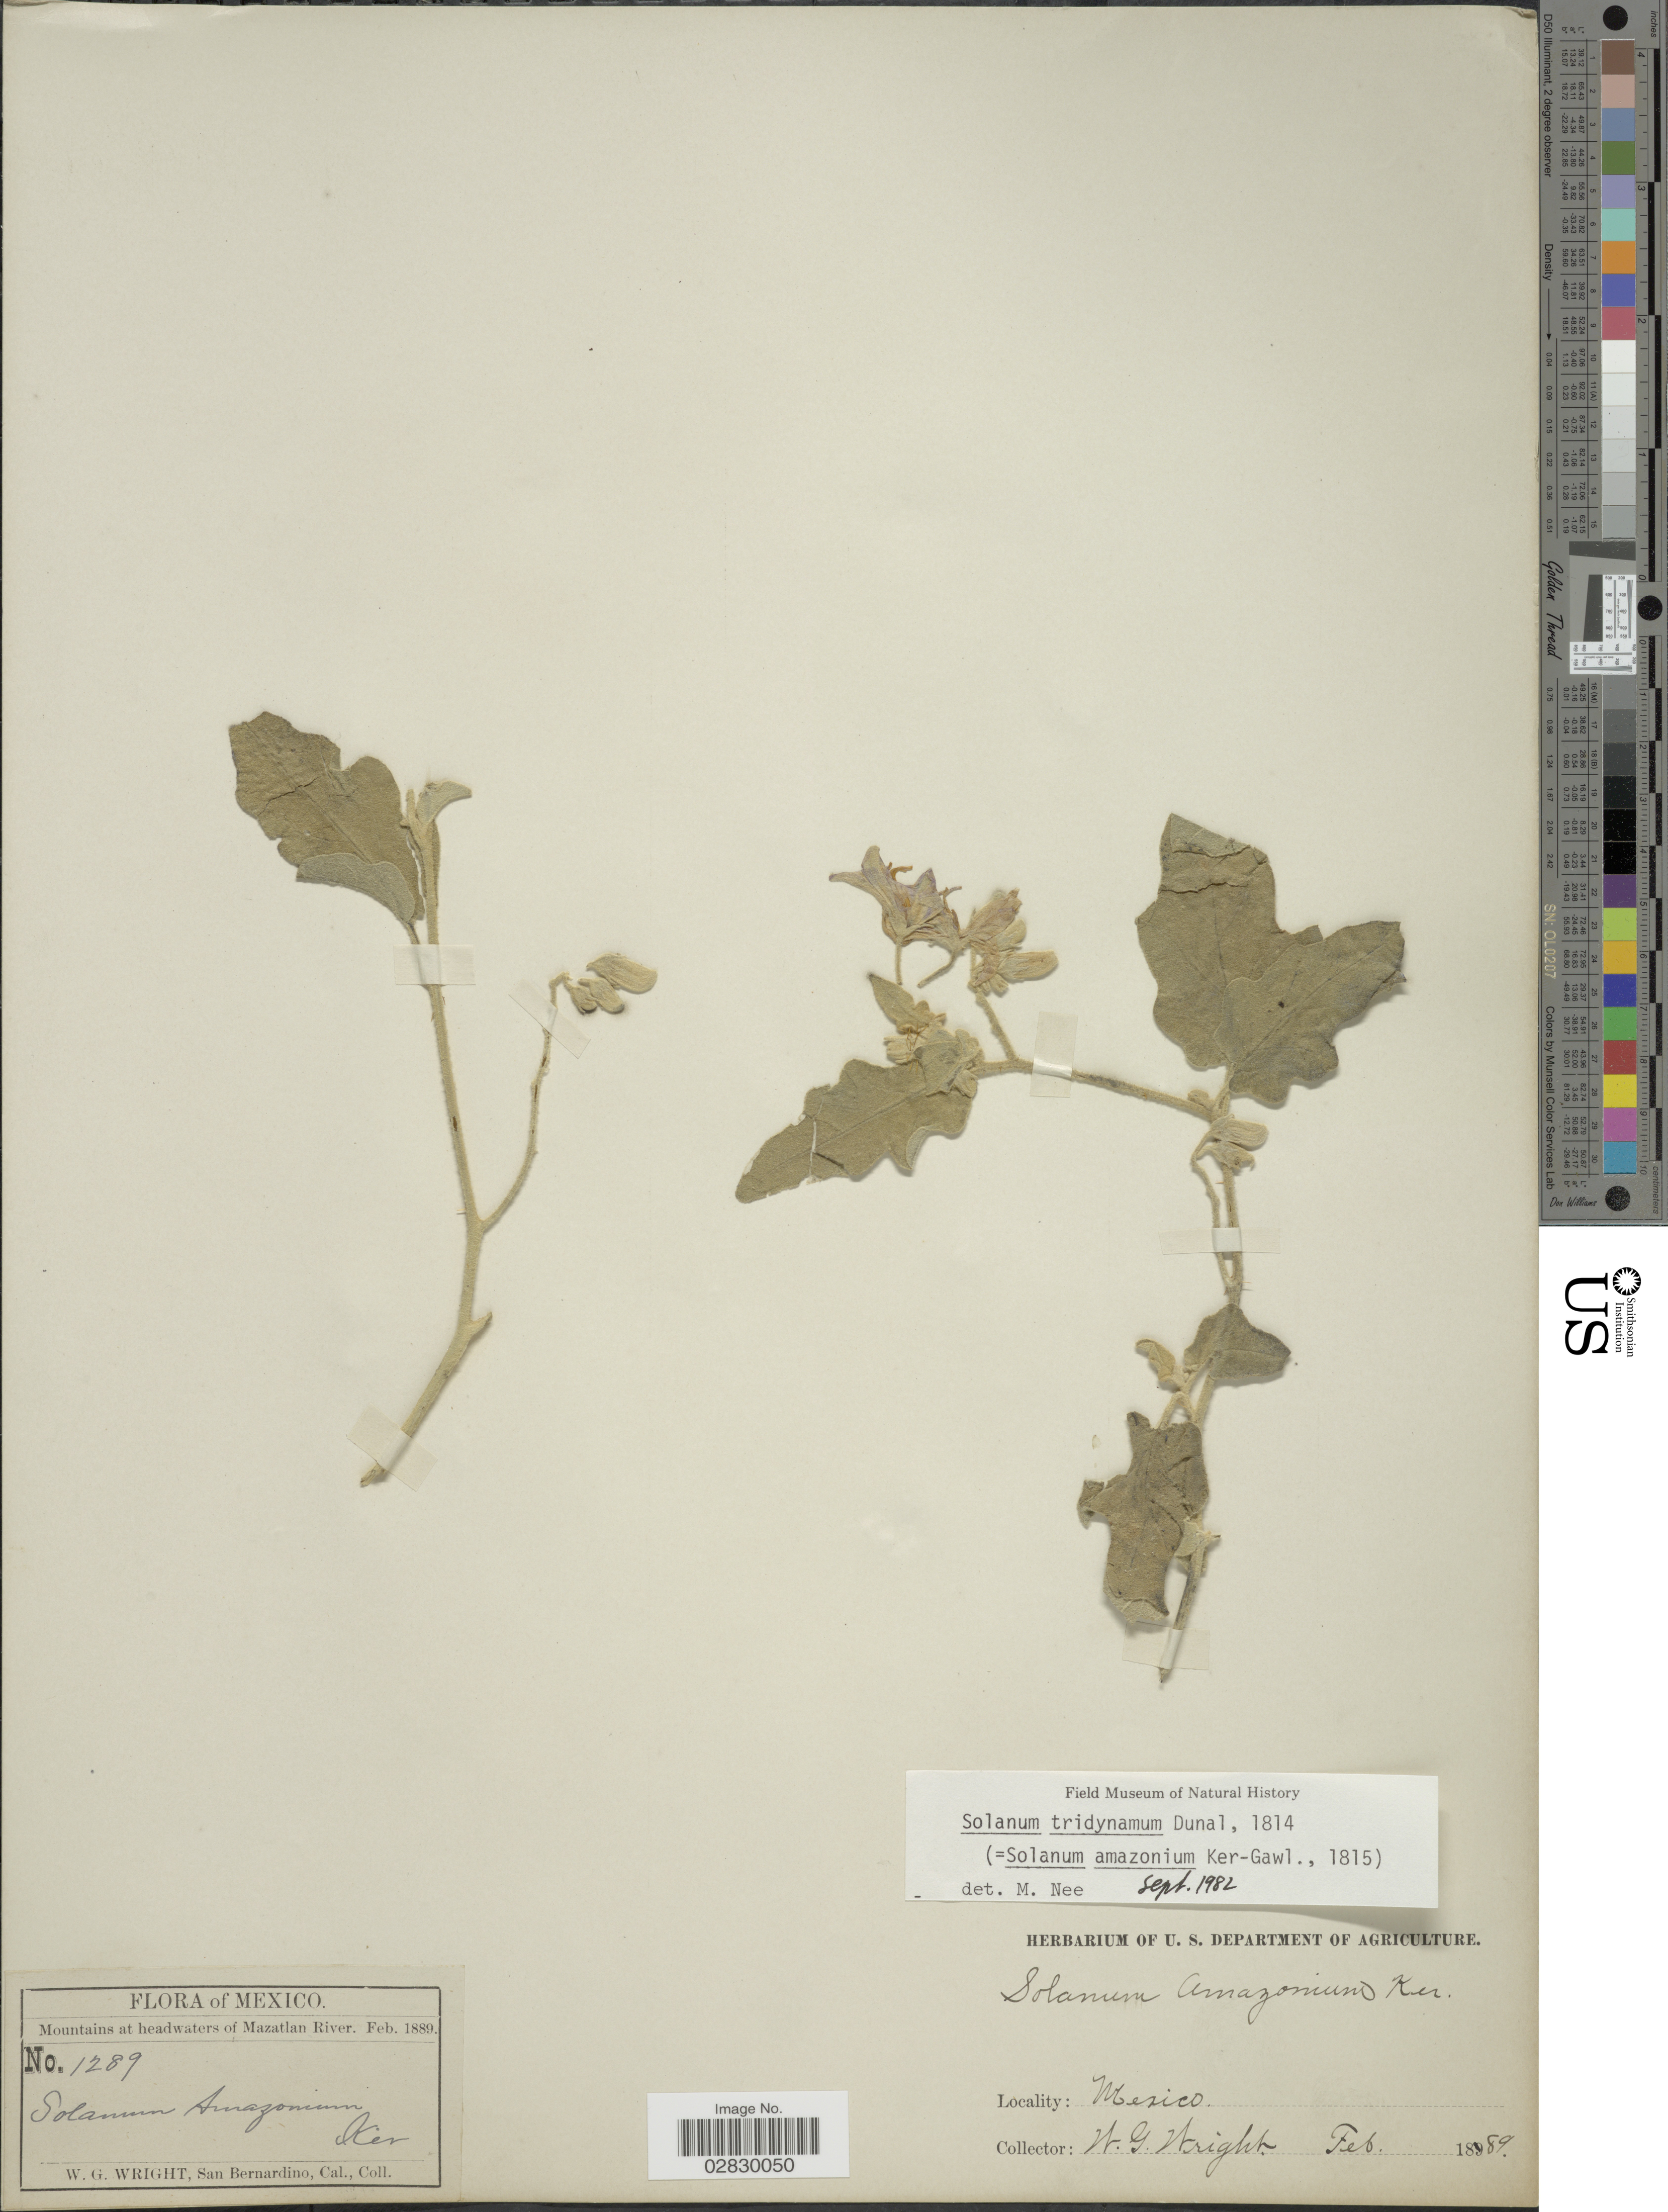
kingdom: Plantae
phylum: Tracheophyta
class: Magnoliopsida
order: Solanales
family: Solanaceae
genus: Solanum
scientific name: Solanum houstonii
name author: Dunal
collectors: W. G. Wright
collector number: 1289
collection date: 1889-02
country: Mexico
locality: Mountains at headwaters of Mazatlan River.